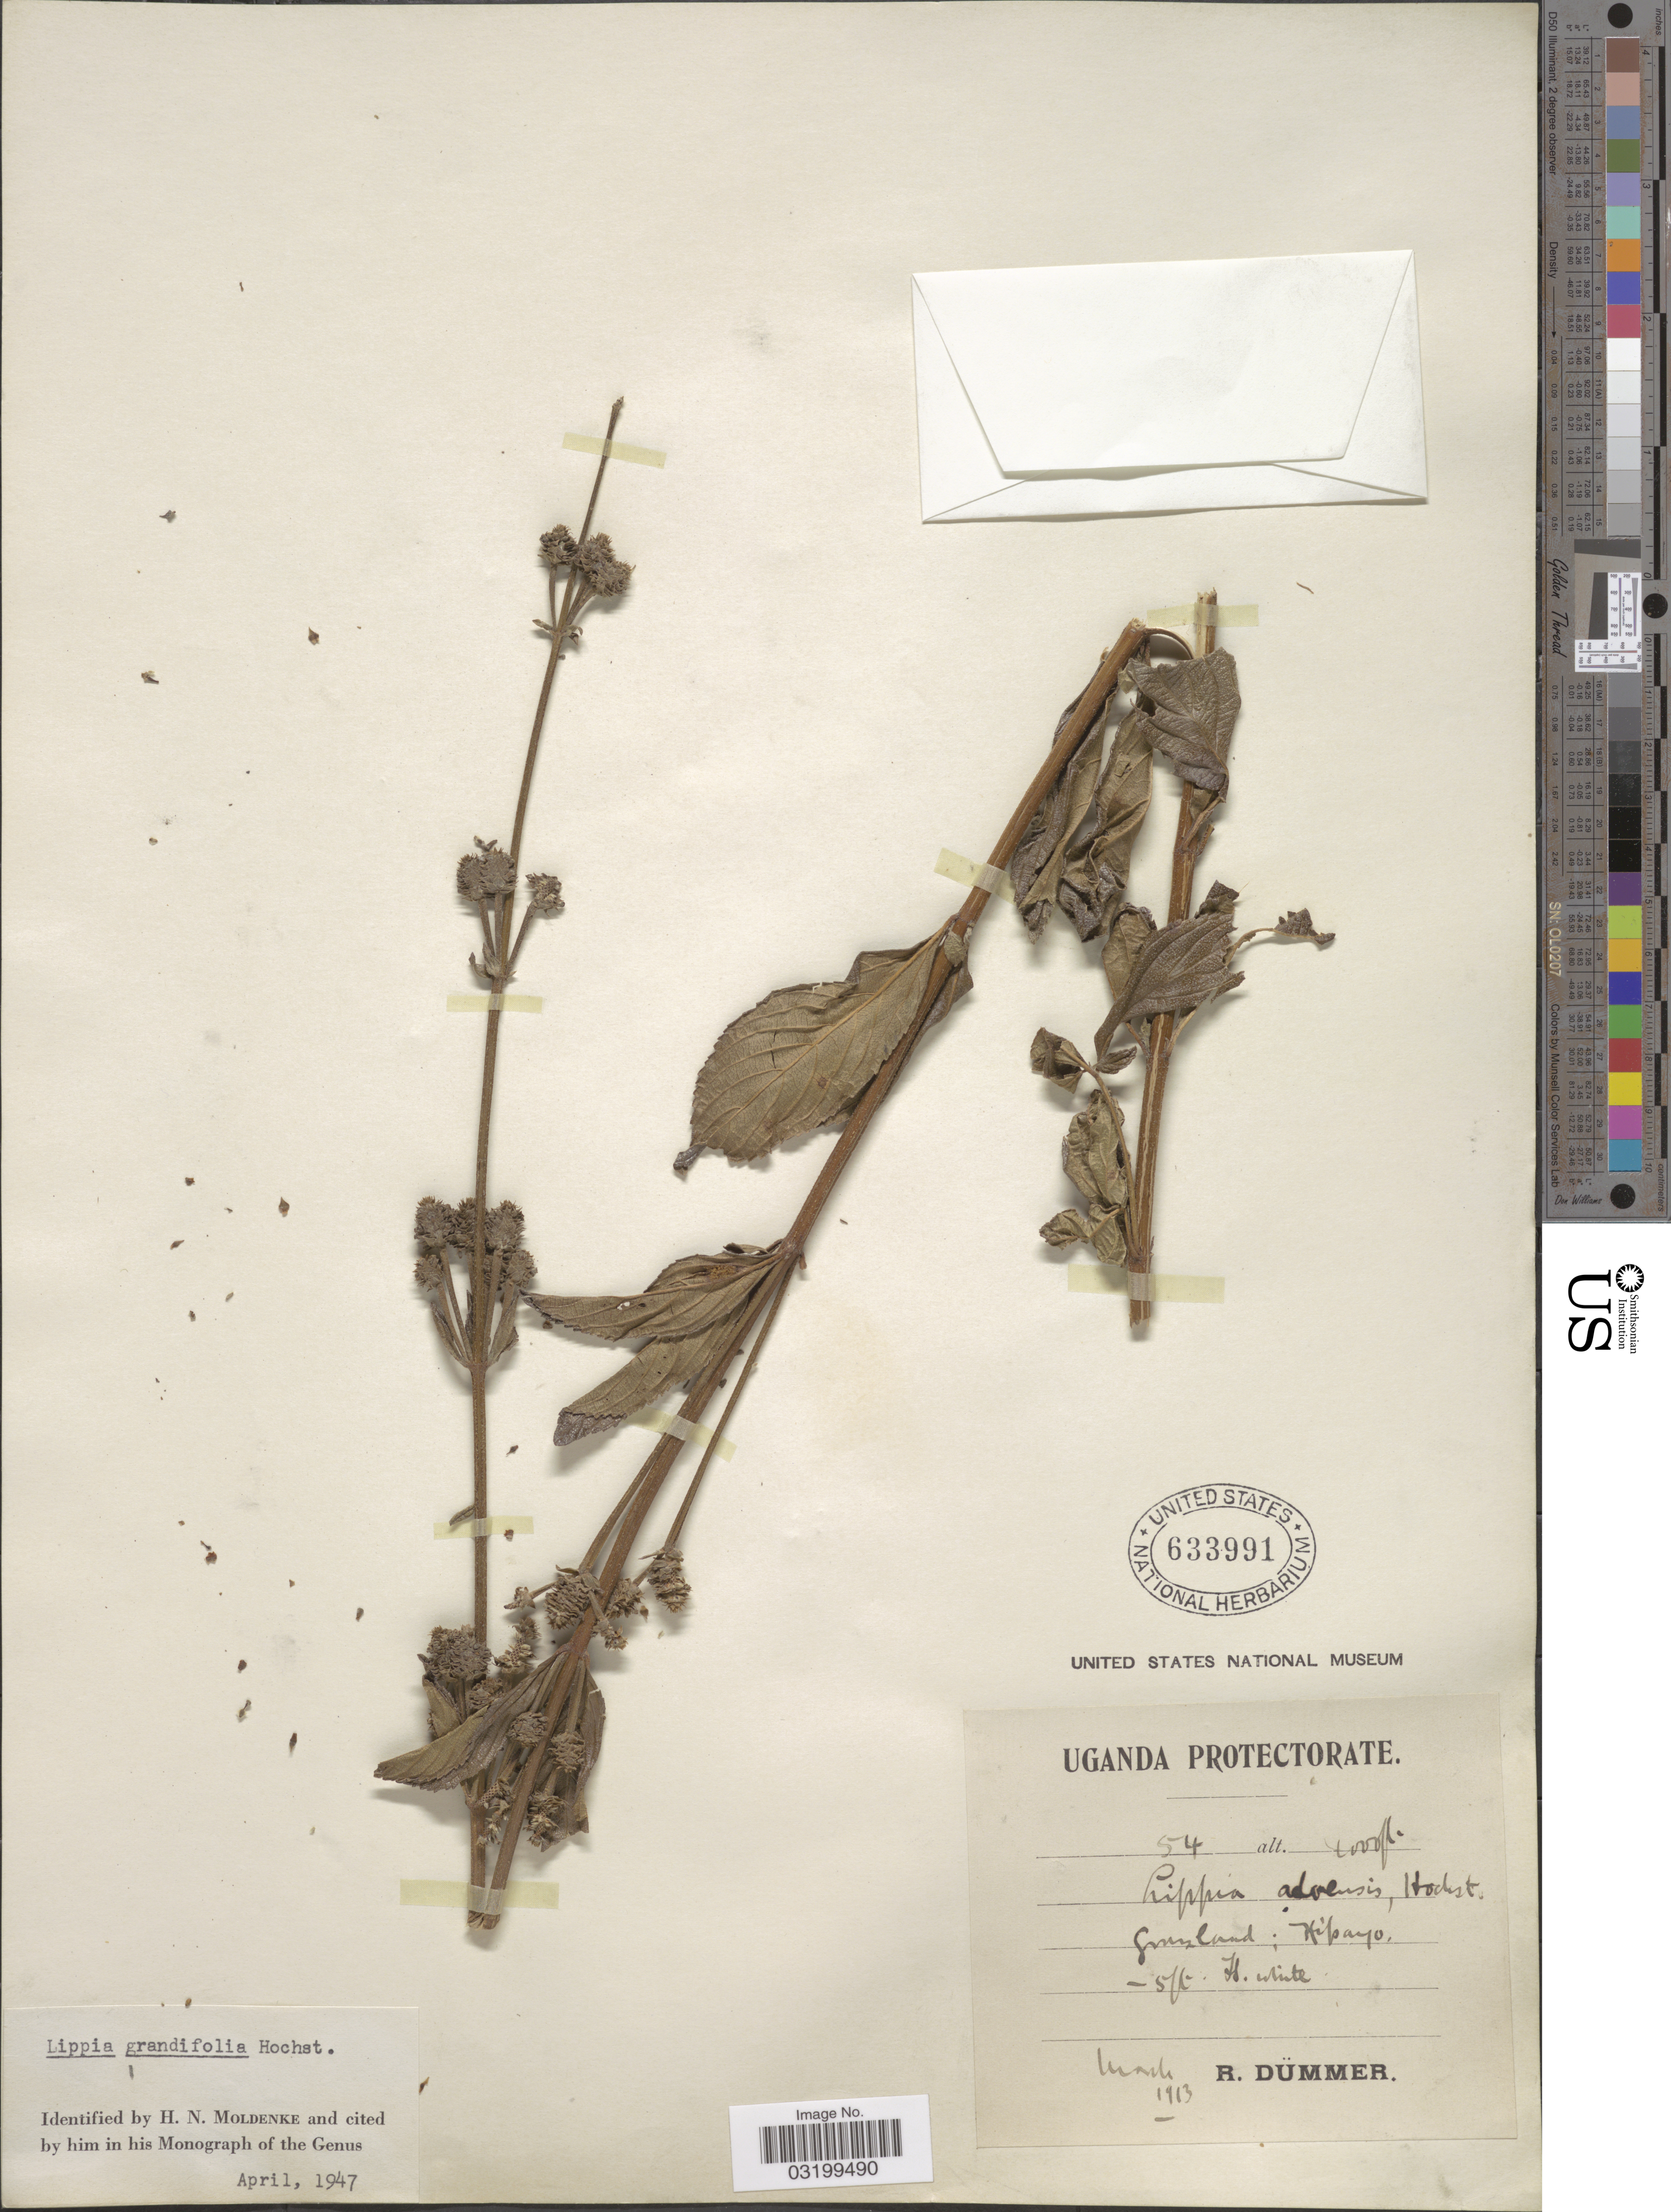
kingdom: Plantae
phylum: Tracheophyta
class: Magnoliopsida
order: Lamiales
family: Verbenaceae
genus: Lippia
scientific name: Lippia grandifolia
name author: Hochst. ex A. Rich.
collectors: R. A. Dümmer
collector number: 54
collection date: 1913-03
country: Uganda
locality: Kipayo.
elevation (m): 1219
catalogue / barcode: US 633991